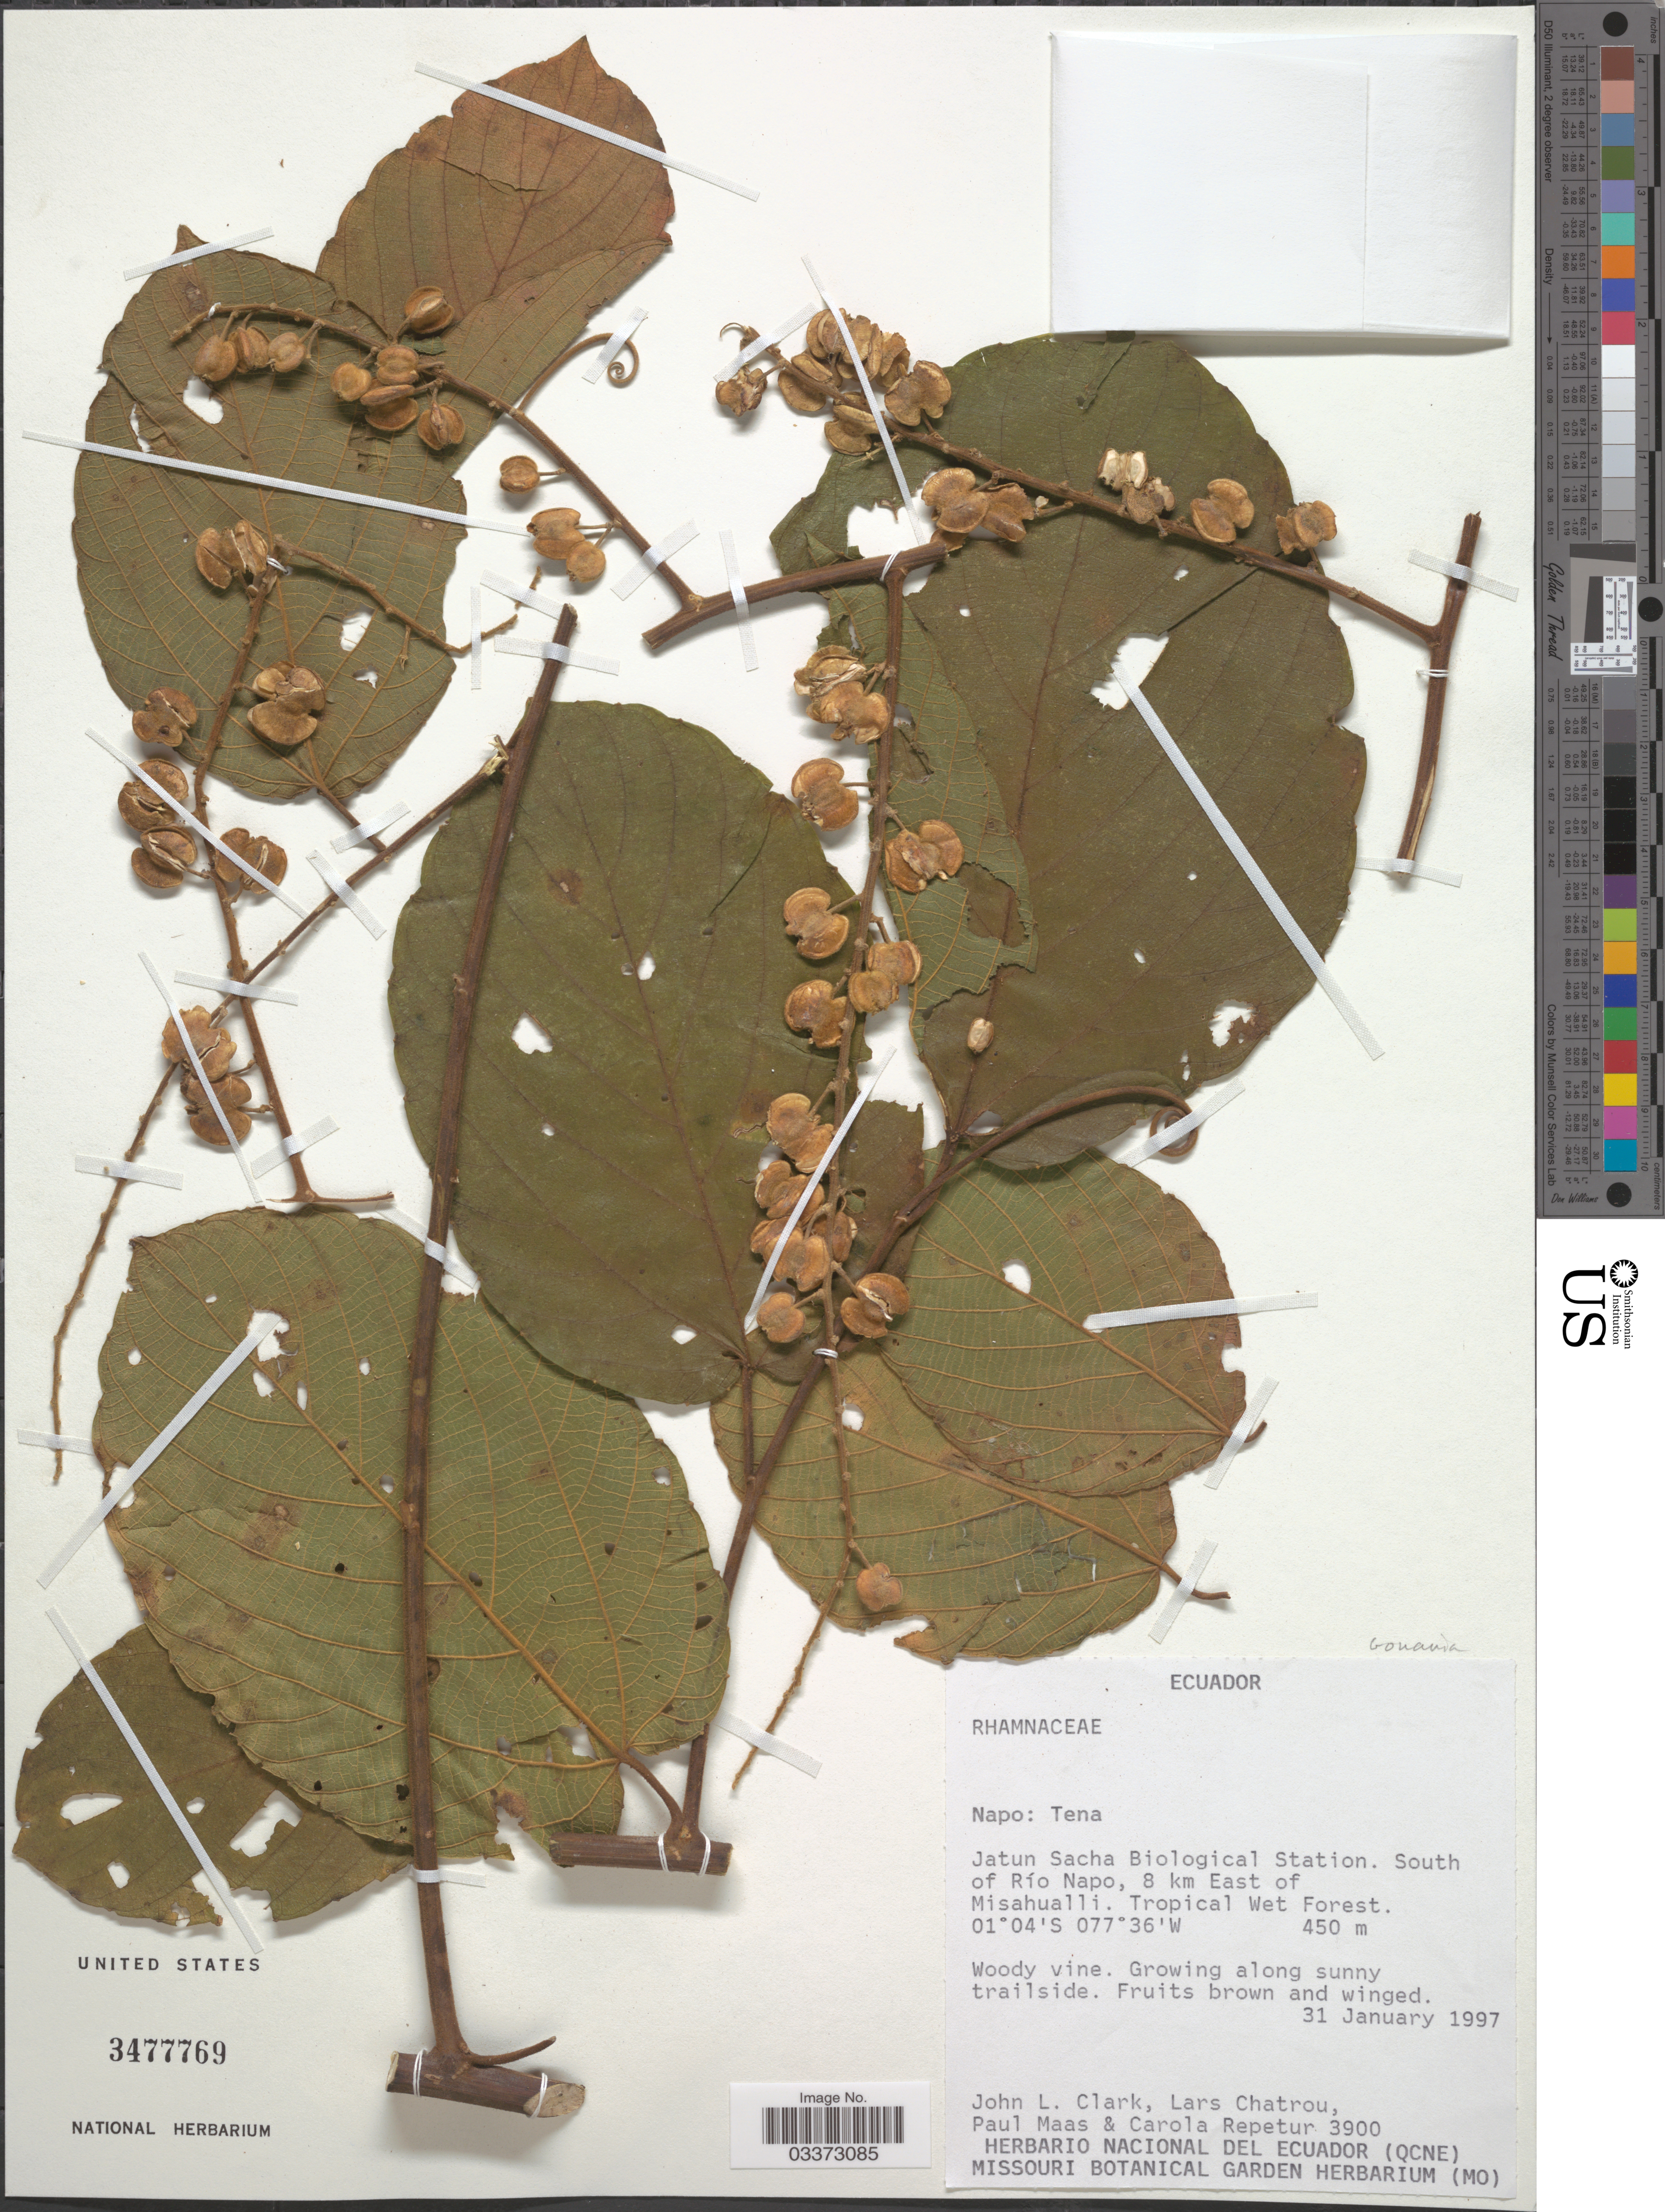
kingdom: Plantae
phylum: Tracheophyta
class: Magnoliopsida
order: Rosales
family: Rhamnaceae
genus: Gouania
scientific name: Gouania sp.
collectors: J. L. Clark, L. W. Chatrou, P. Maas & C. Repetur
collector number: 3900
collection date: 1997-01-31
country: Ecuador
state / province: Napo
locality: Tena. Jatun Sacha Biological Station. South of Río Napo, 8 km East of Misahualli.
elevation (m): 450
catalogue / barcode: US 3477769